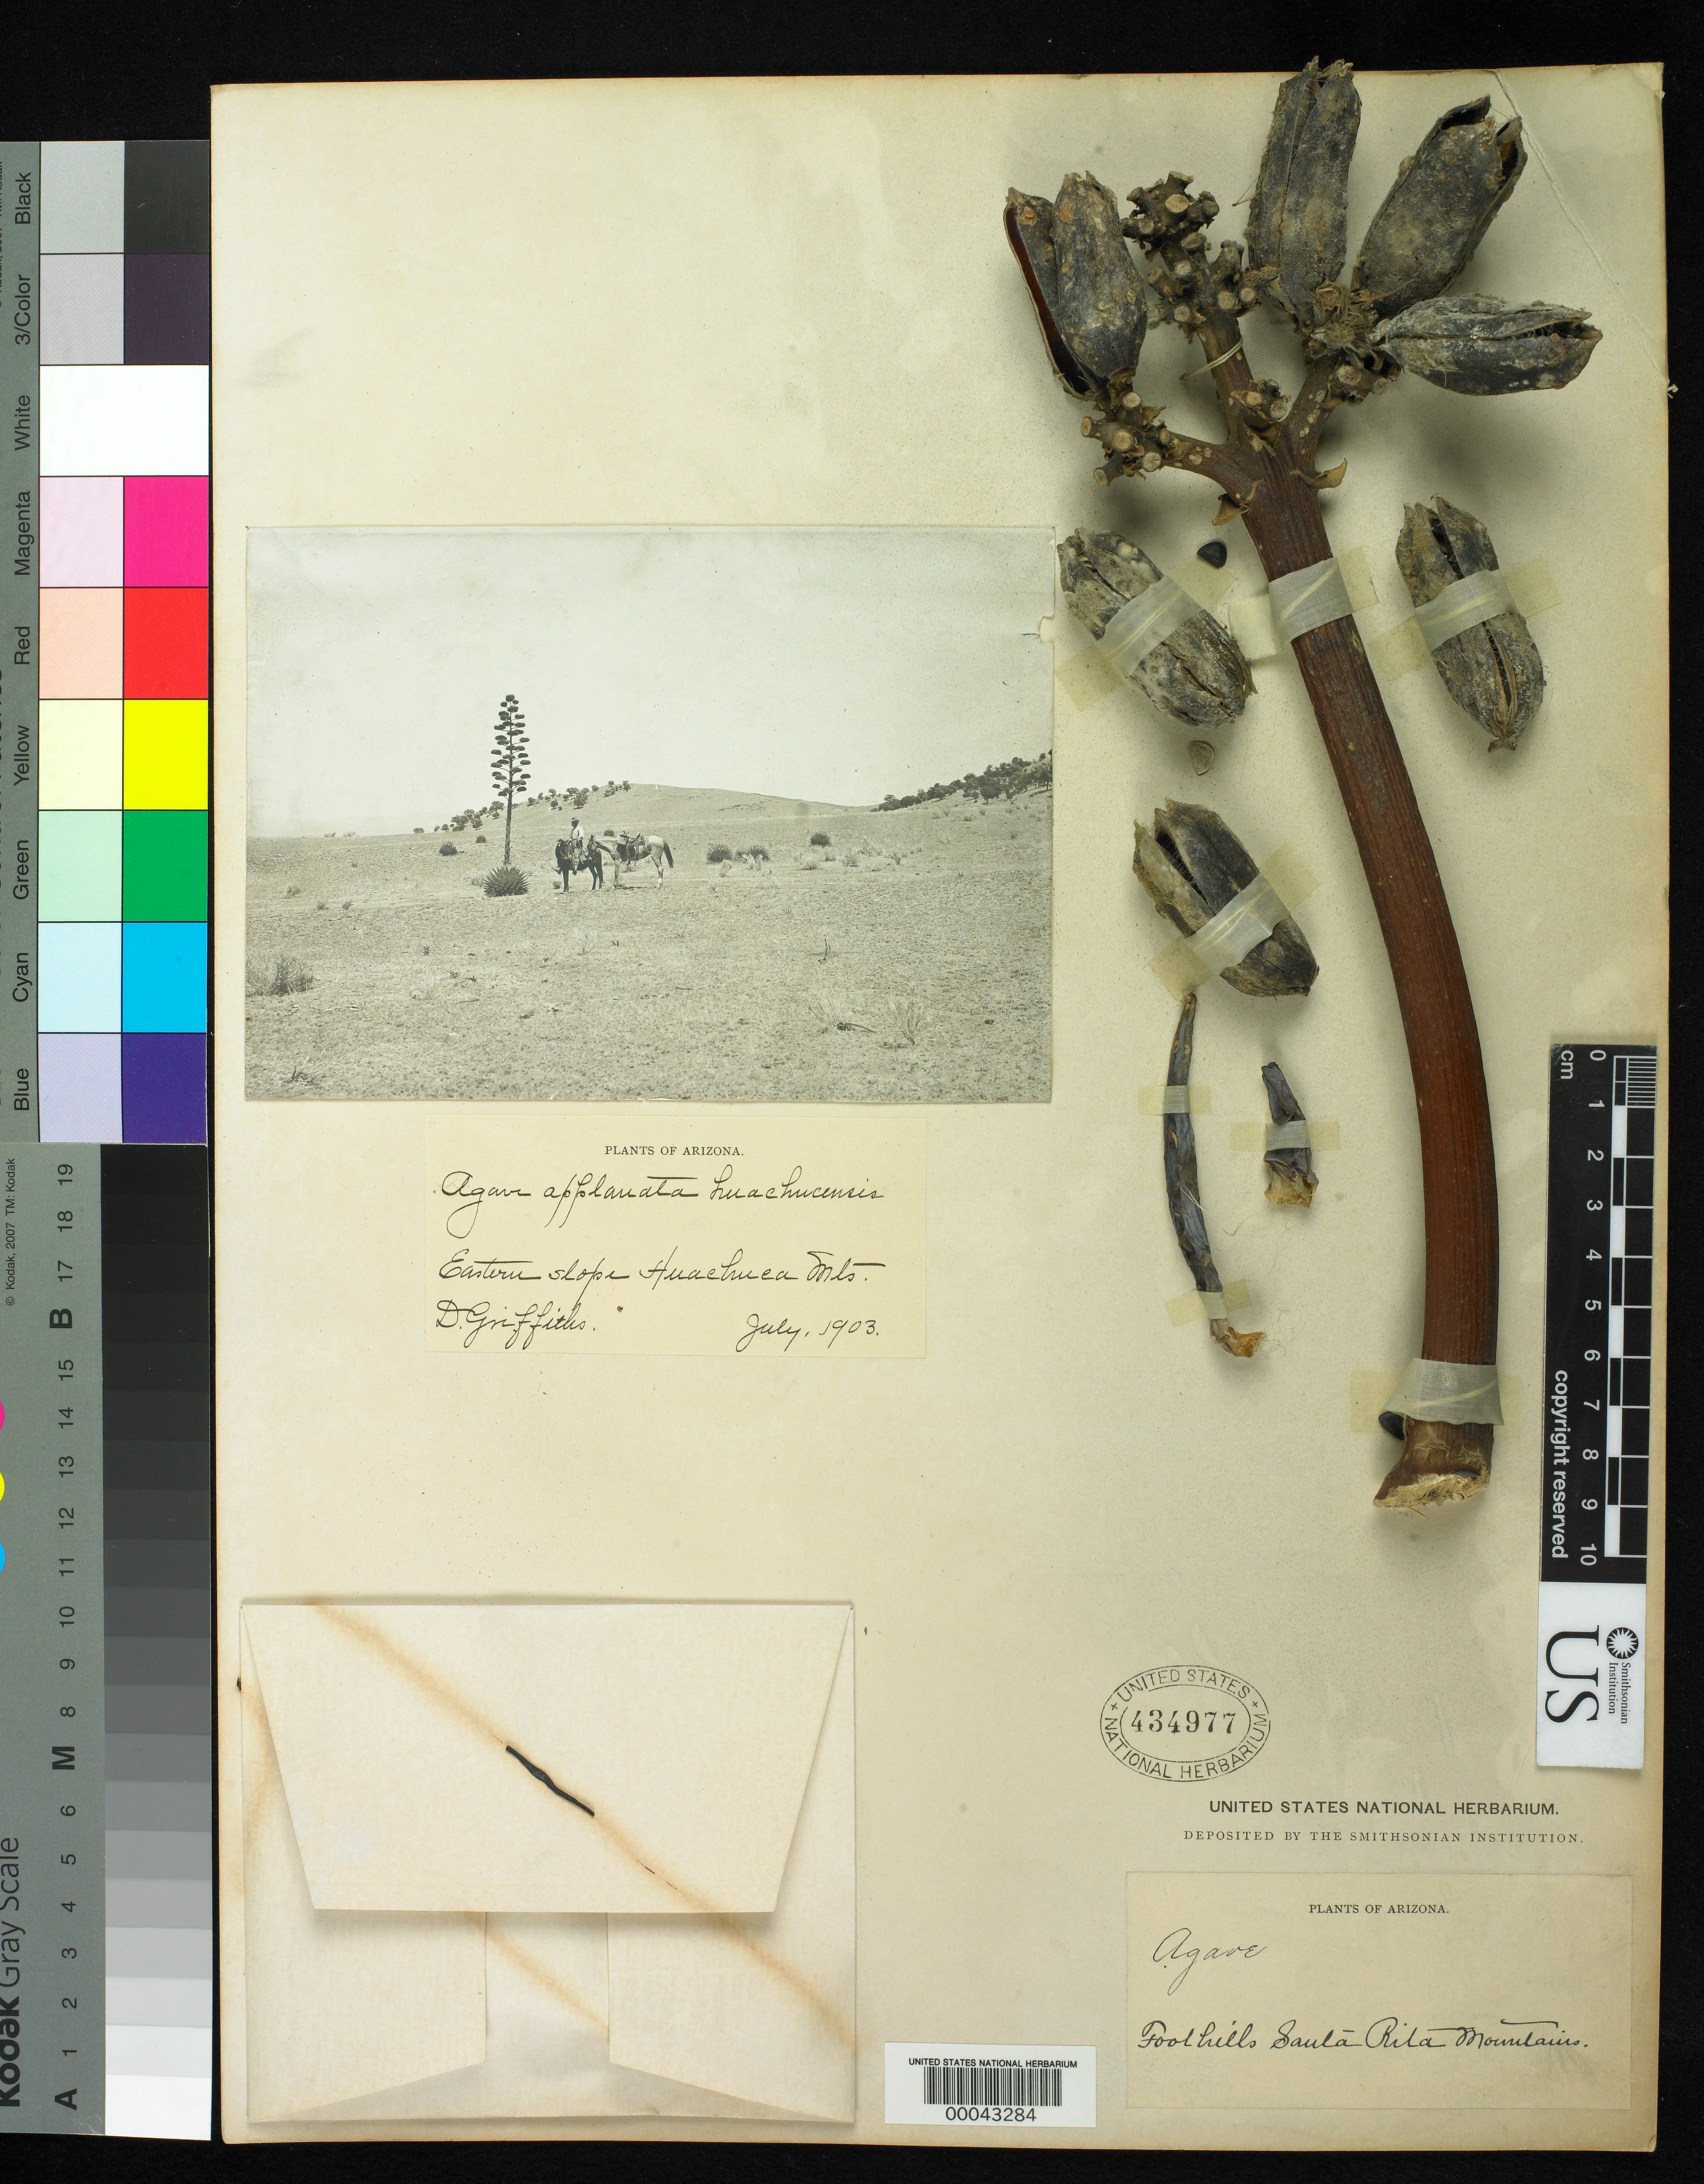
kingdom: Plantae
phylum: Tracheophyta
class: Liliopsida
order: Asparagales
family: Asparagaceae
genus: Agave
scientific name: Agave parryi var. huachucensis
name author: (Baker) Little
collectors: D. Griffiths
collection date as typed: Jul 1903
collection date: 1903-07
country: United States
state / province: Arizona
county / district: Pima / Santa Cruz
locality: Foothills santa rita mountains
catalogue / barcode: US 434977